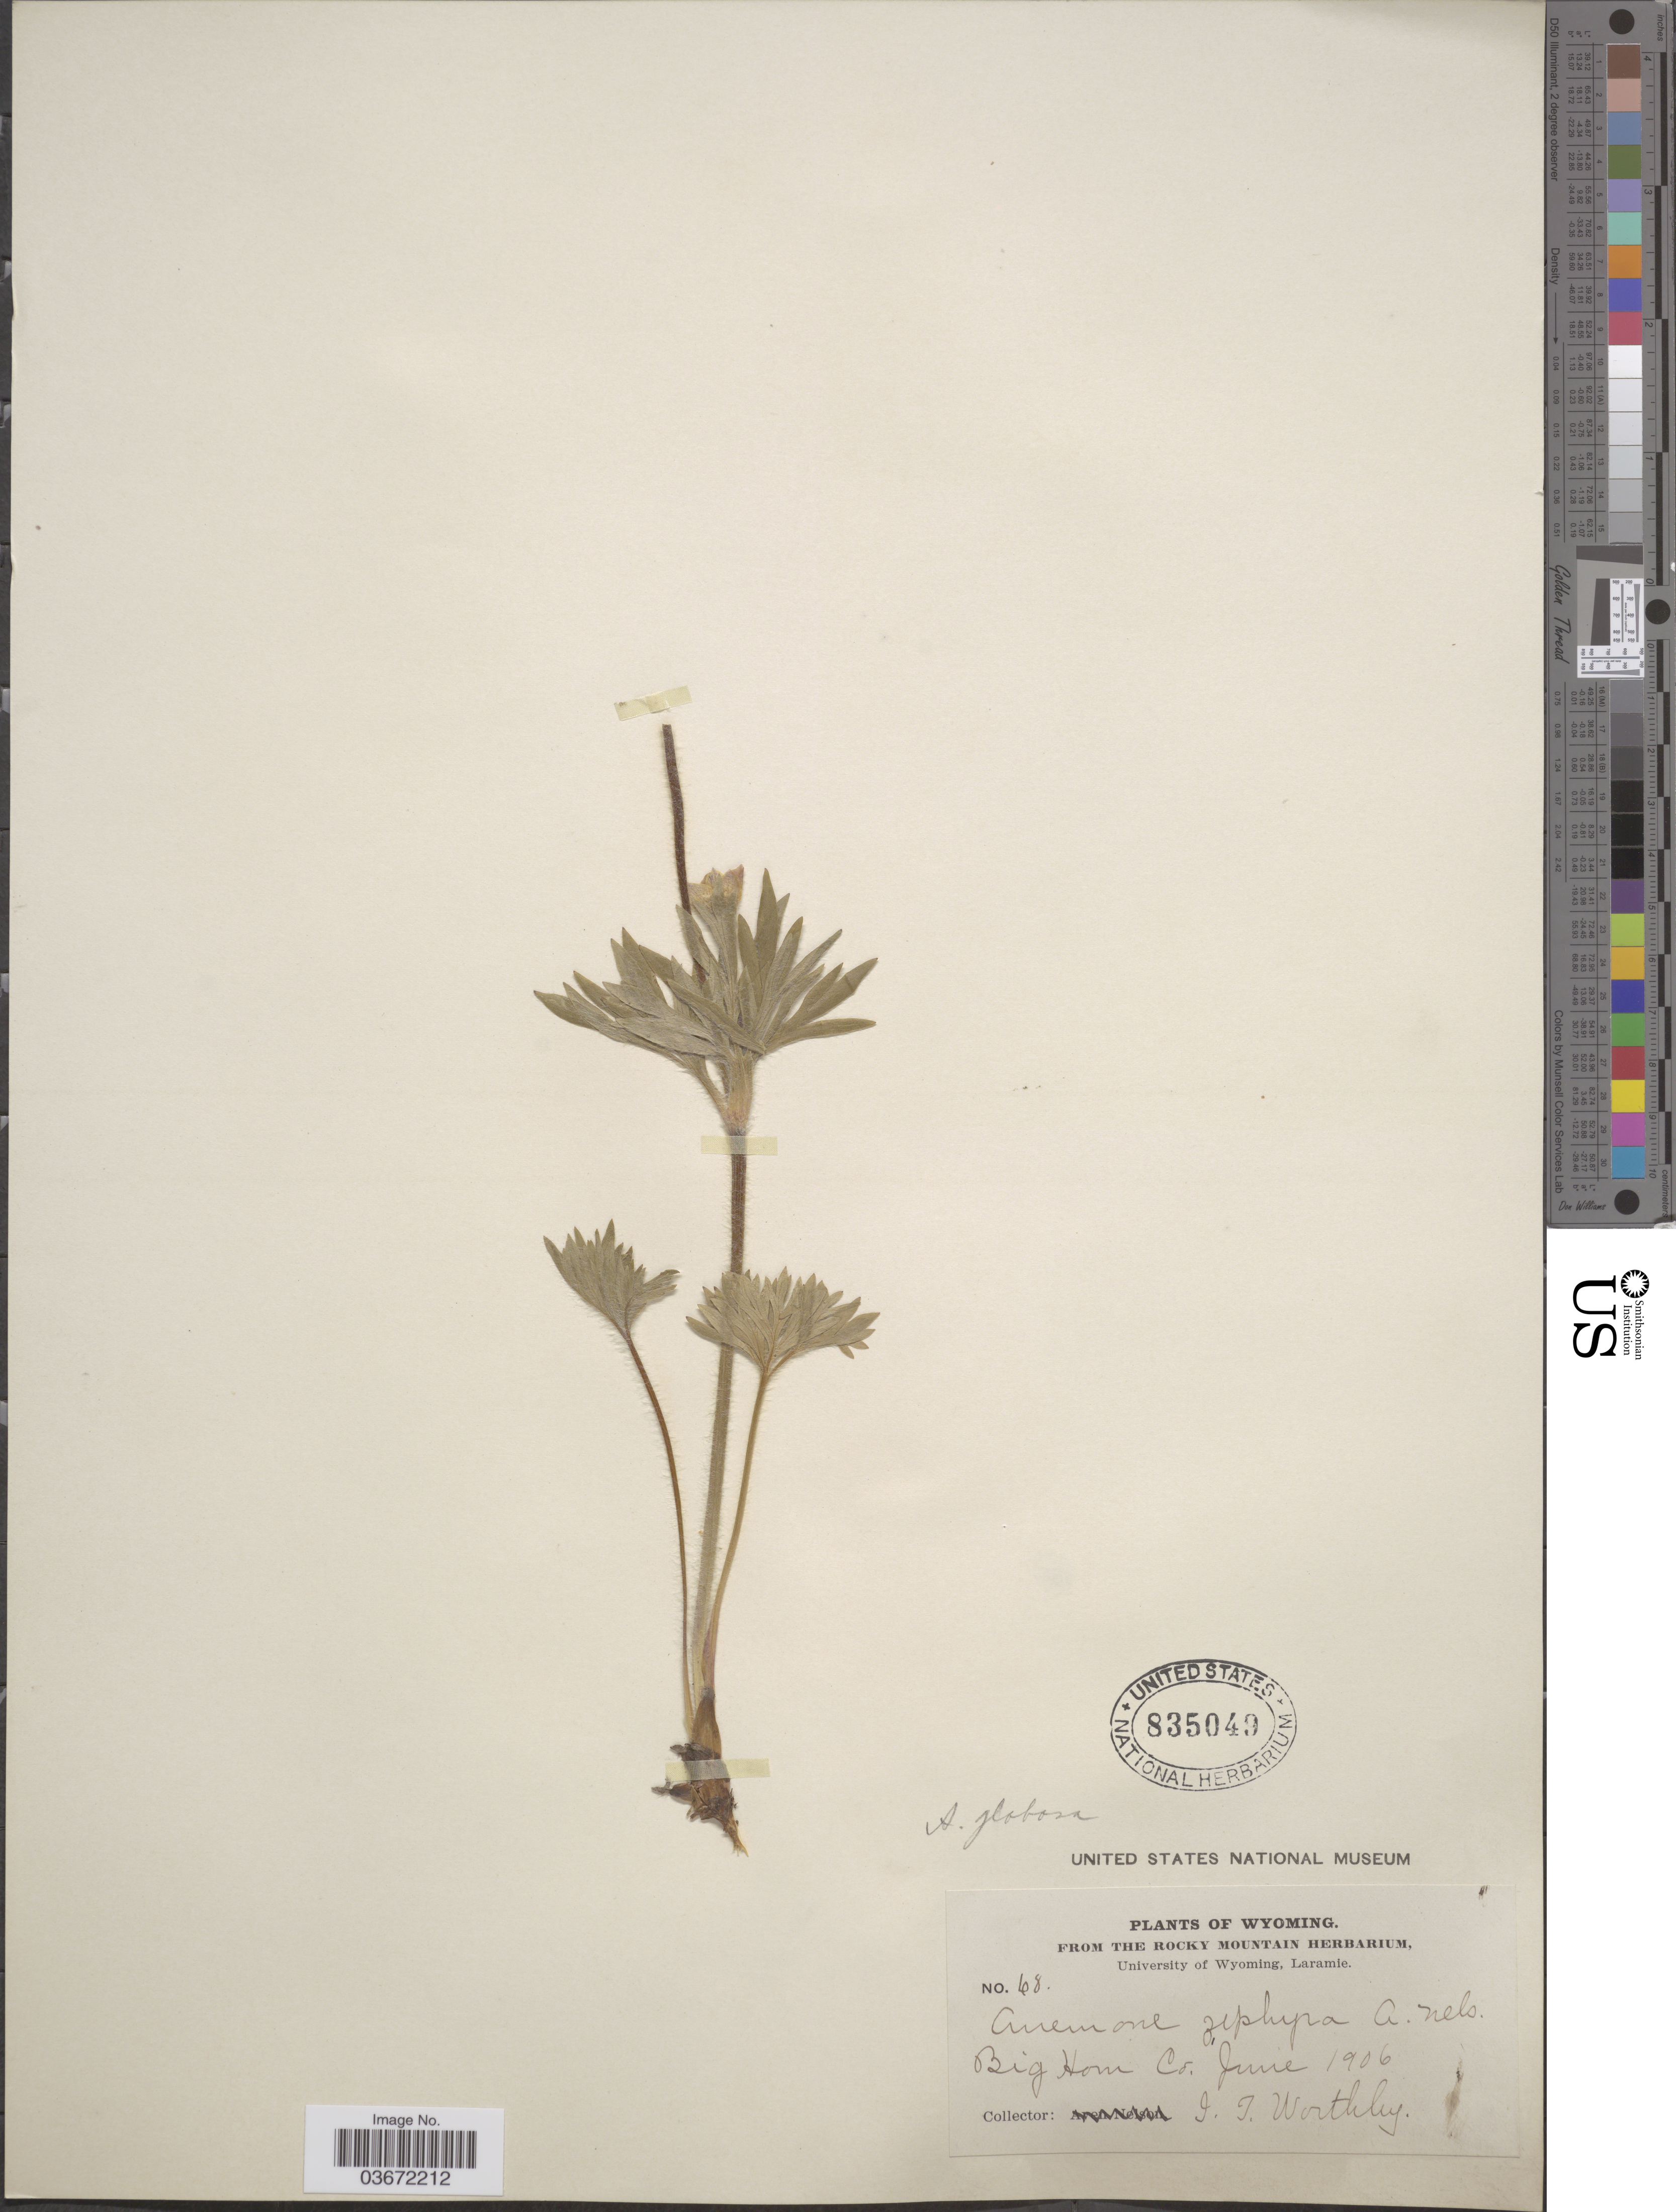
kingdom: Plantae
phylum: Tracheophyta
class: Magnoliopsida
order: Ranunculales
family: Ranunculaceae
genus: Anemone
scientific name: Anemone globosa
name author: (Torr. & A. Gray) Nutt. ex A. Heller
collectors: I. Worthley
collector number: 68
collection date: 1906-06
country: United States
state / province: Wyoming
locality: Big Horn Co.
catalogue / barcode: US 835049